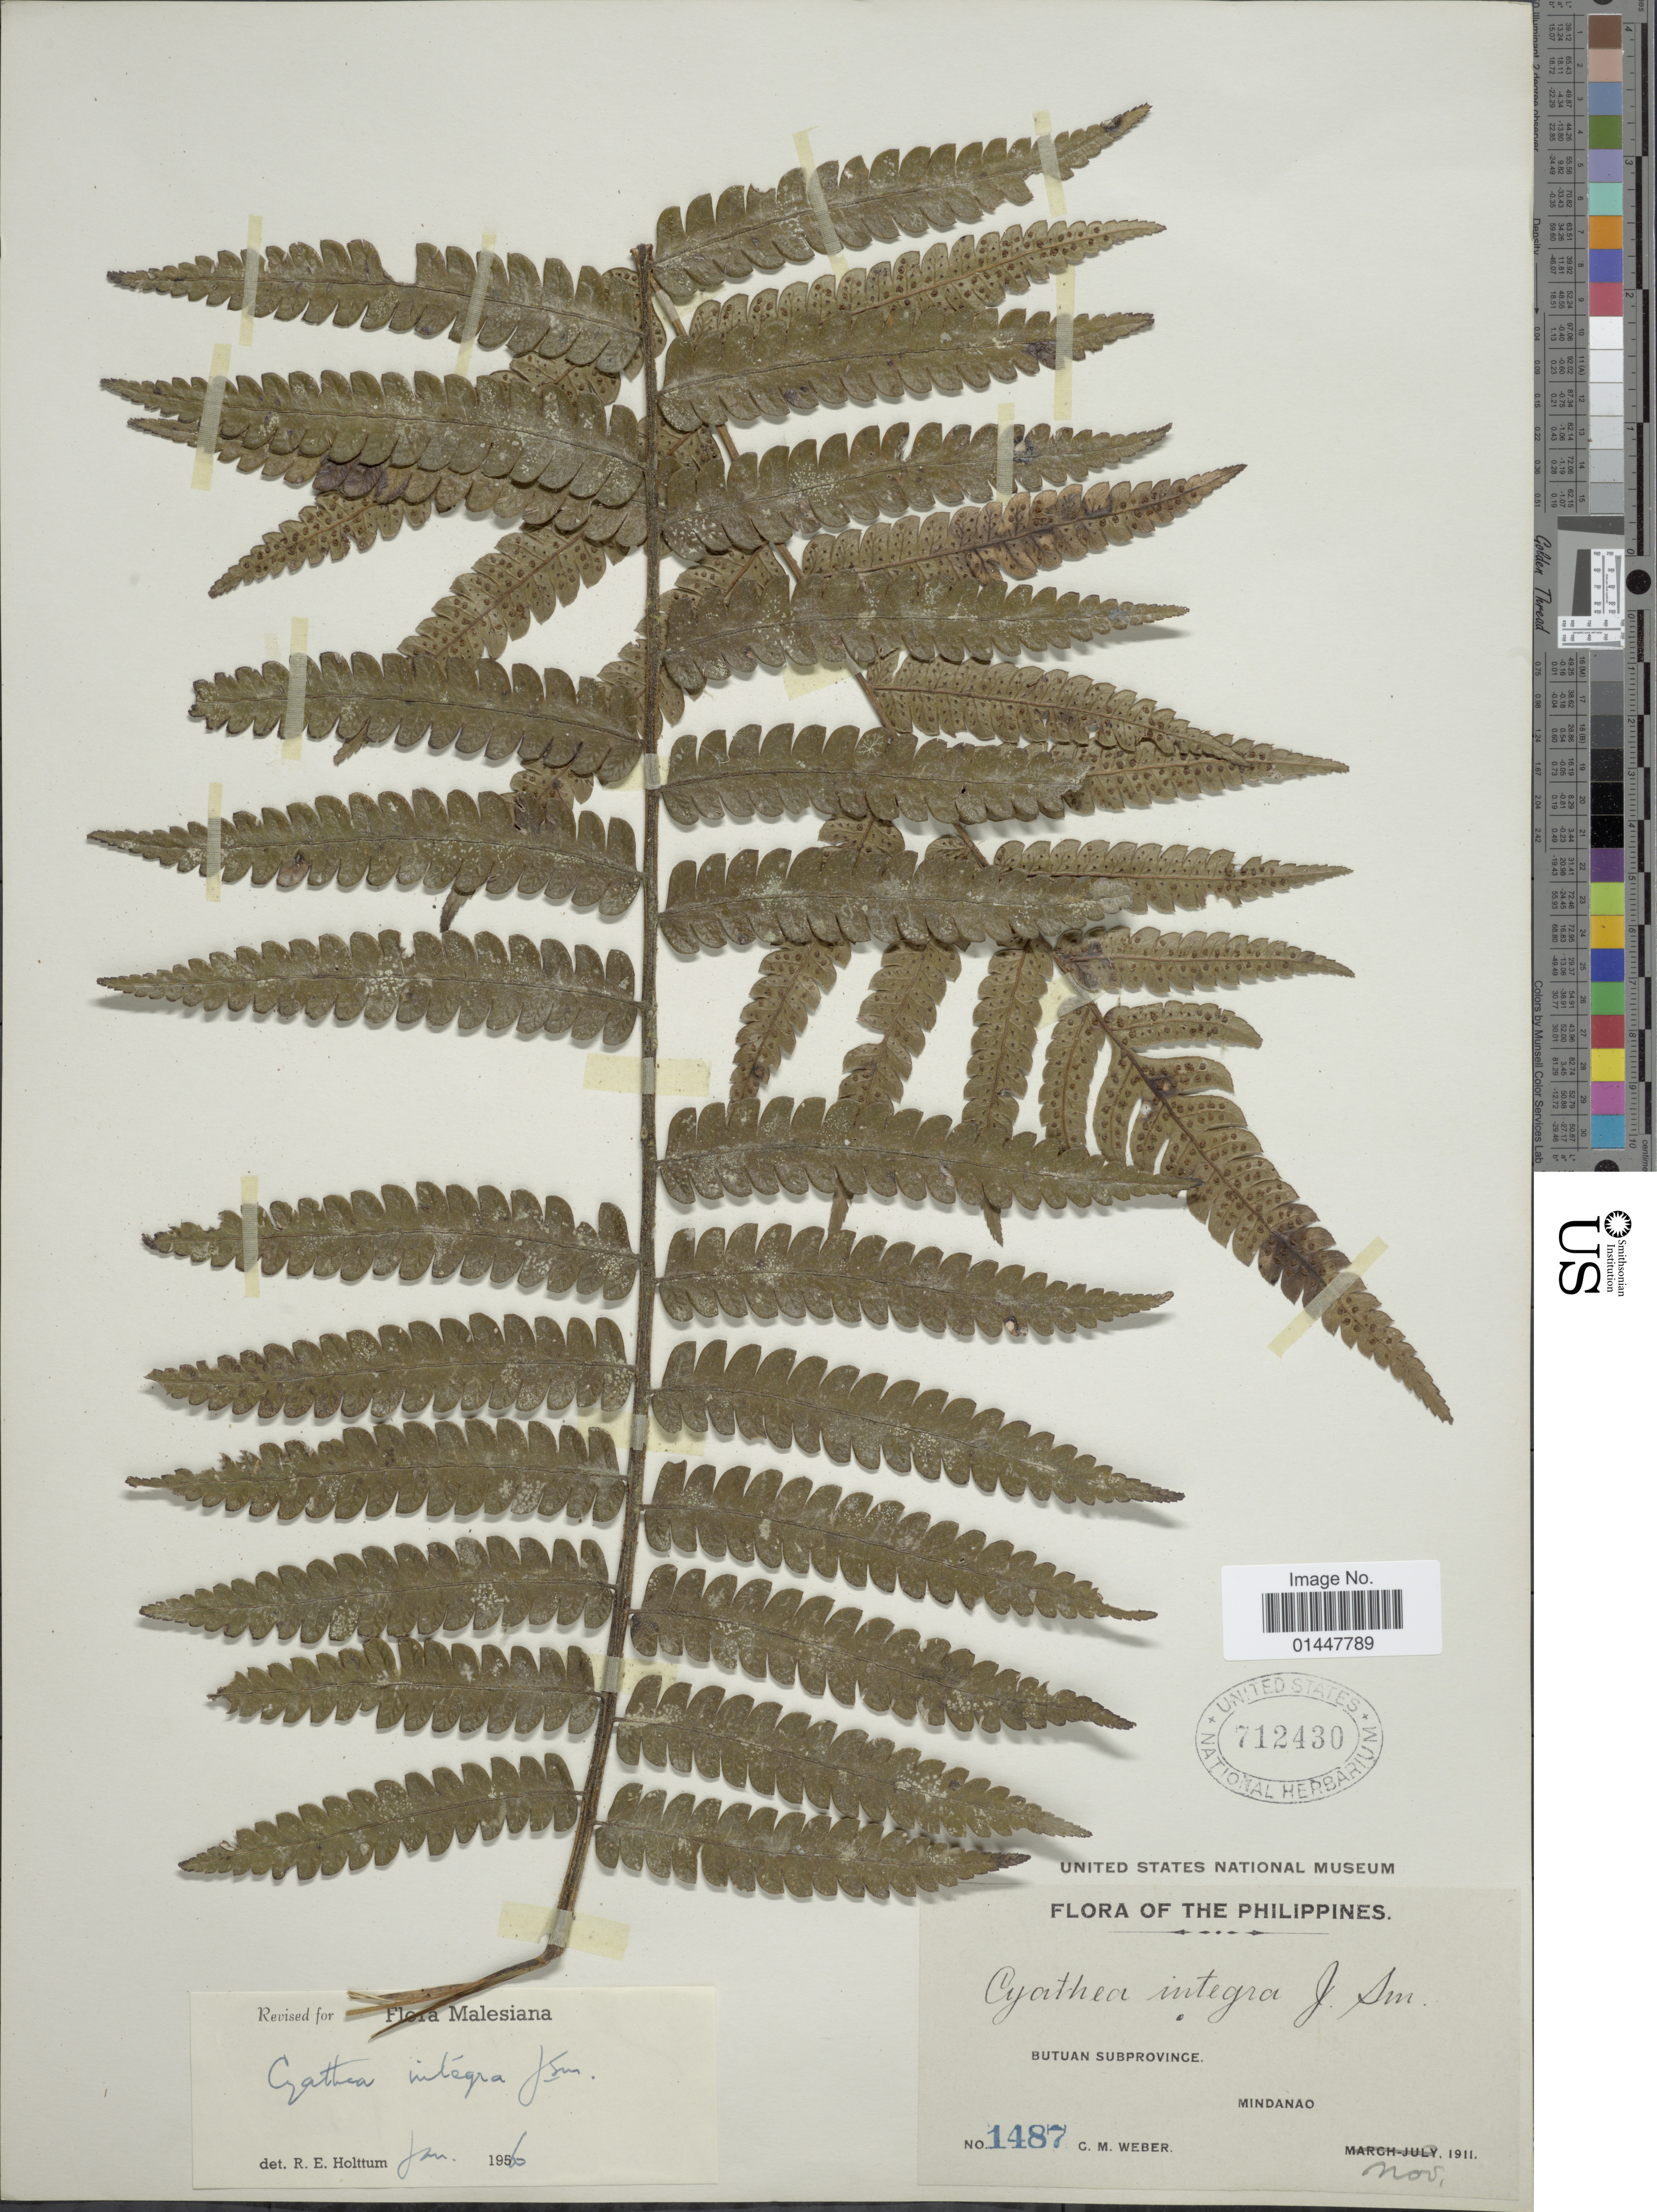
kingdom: Plantae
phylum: Tracheophyta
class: Polypodiopsida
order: Cyatheales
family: Cyatheaceae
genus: Sphaeropteris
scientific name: Sphaeropteris integra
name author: (J. Sm.) R.M. Tryon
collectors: C. M. Weber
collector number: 1487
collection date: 1911-11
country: Philippines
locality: Butuan Subprovince, Mindanao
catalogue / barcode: US 712430